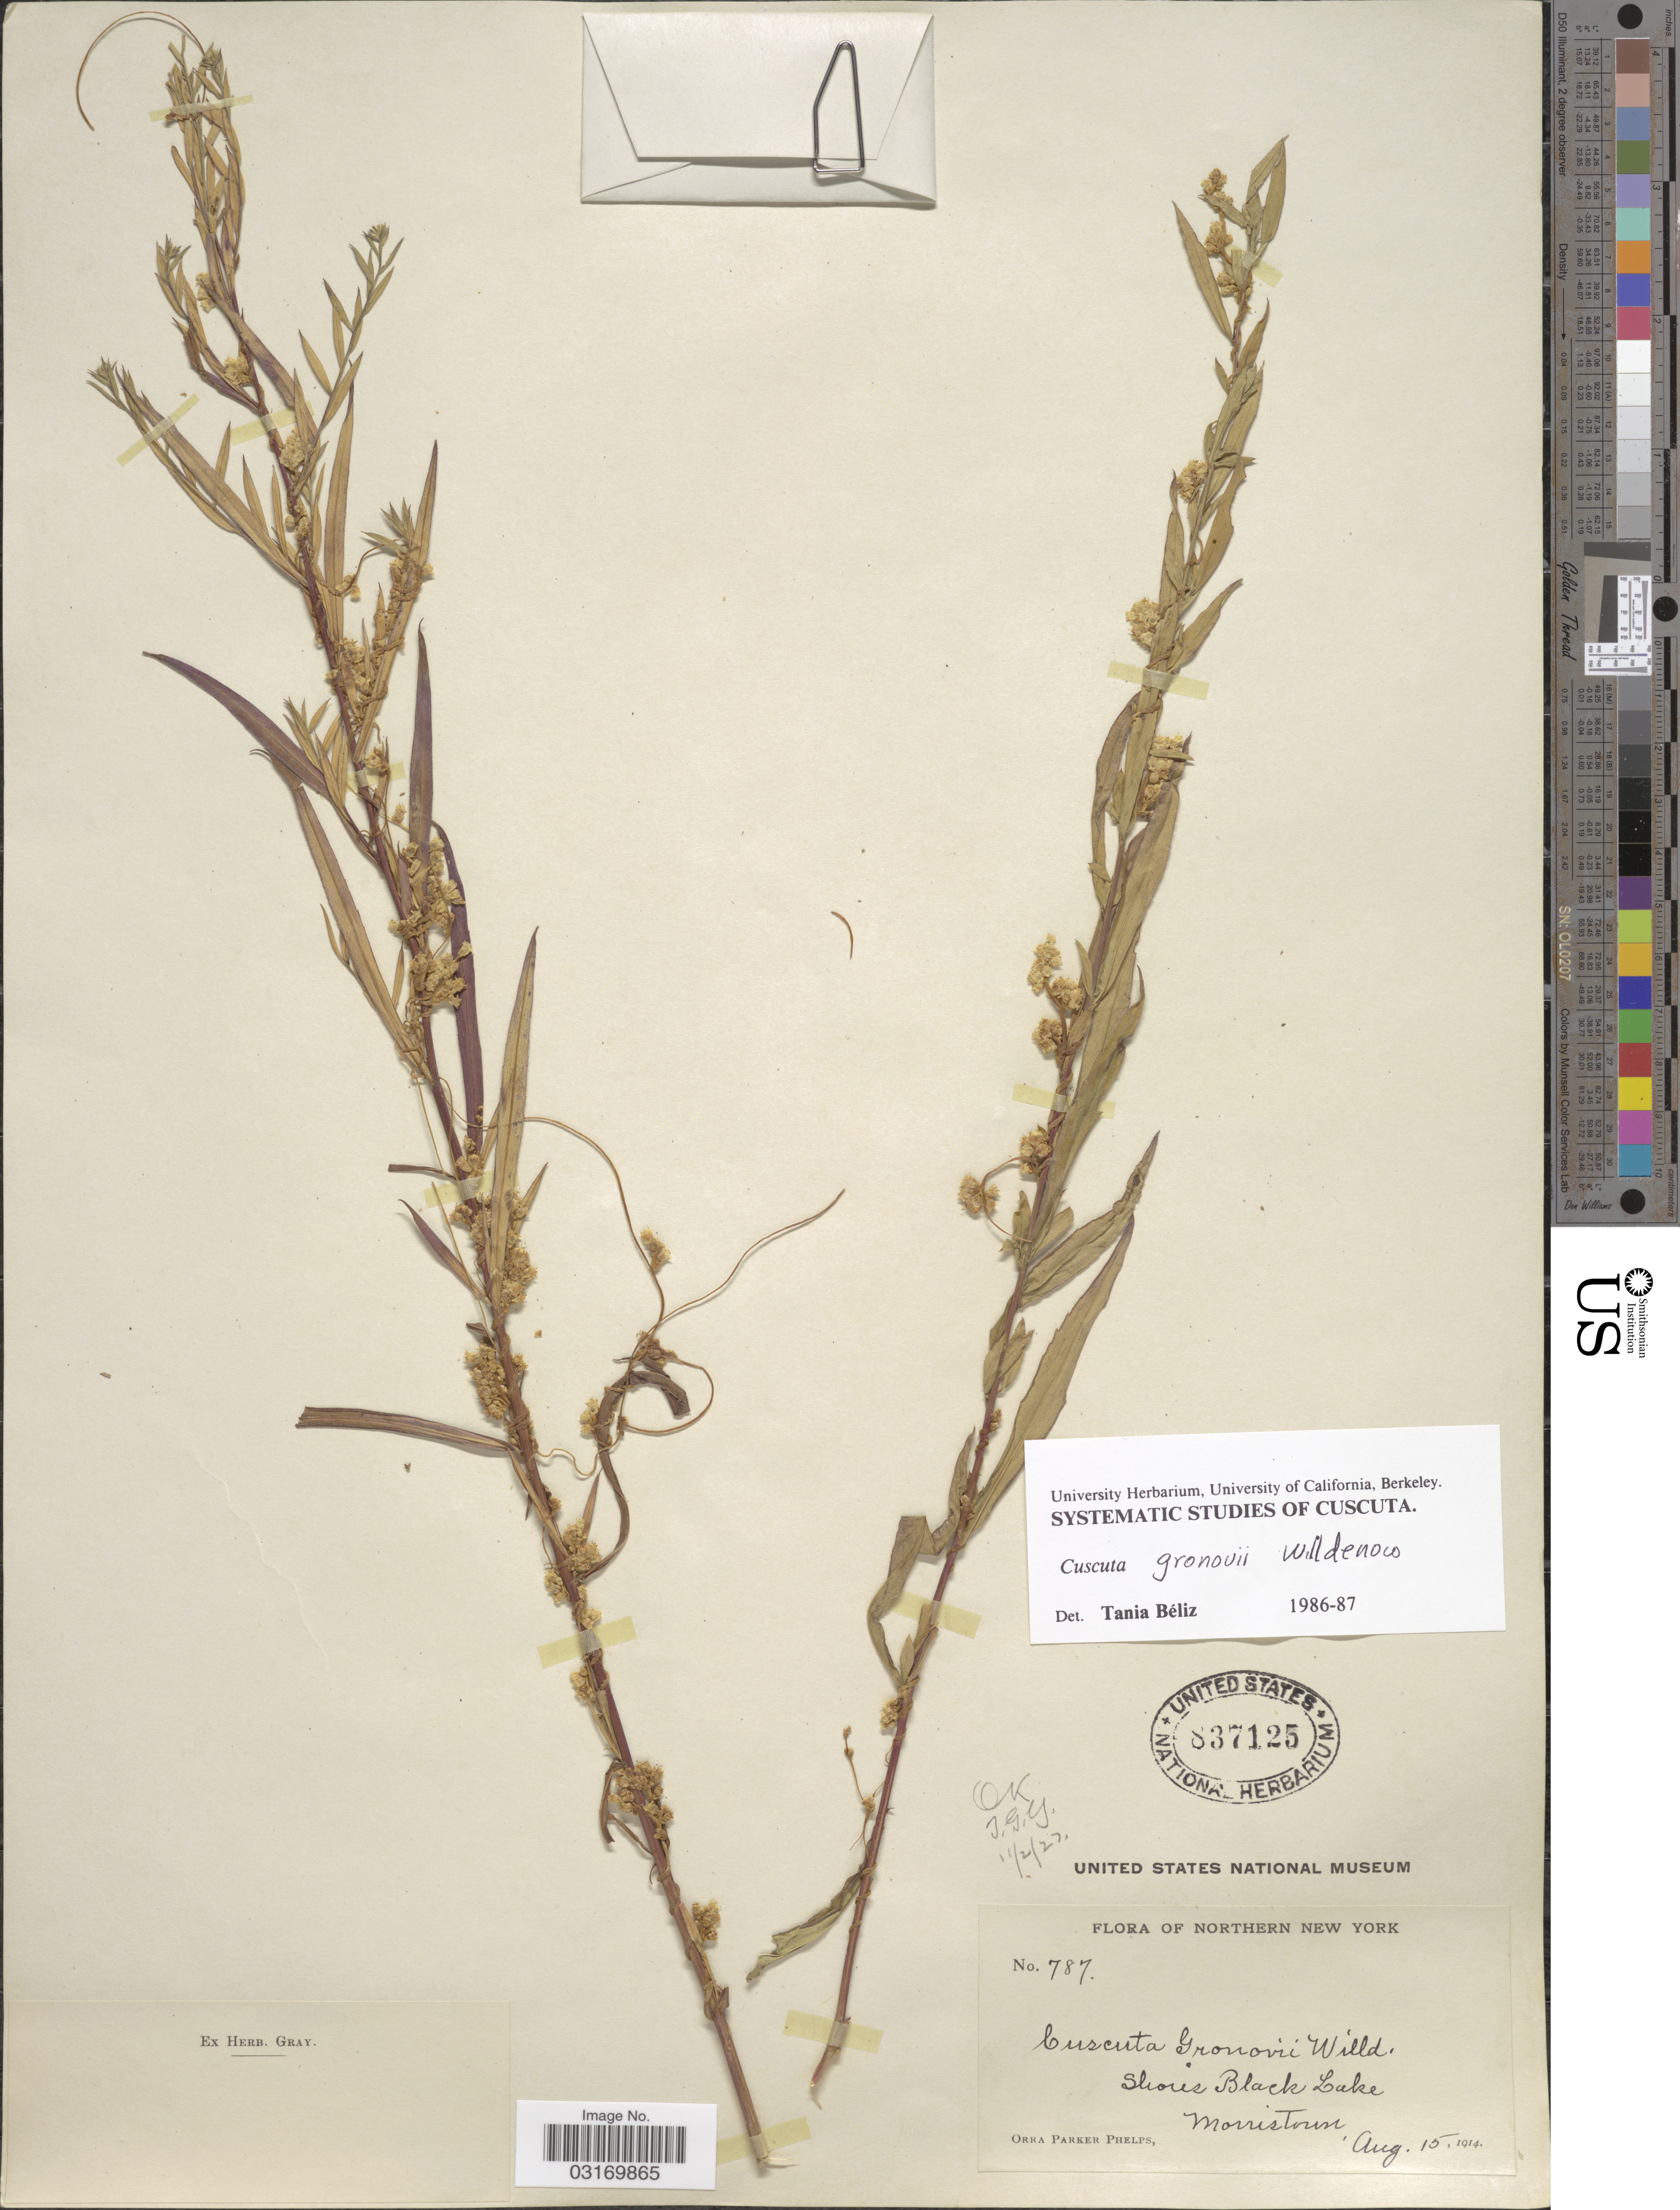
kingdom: Plantae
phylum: Tracheophyta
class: Magnoliopsida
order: Solanales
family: Convolvulaceae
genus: Cuscuta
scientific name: Cuscuta gronovii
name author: Willd. ex Schult.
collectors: O. P. Phelps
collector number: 787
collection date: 1914-08-15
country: United States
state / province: New York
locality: Northern New York. Shores Black Lake. Morristown.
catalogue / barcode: US 837125